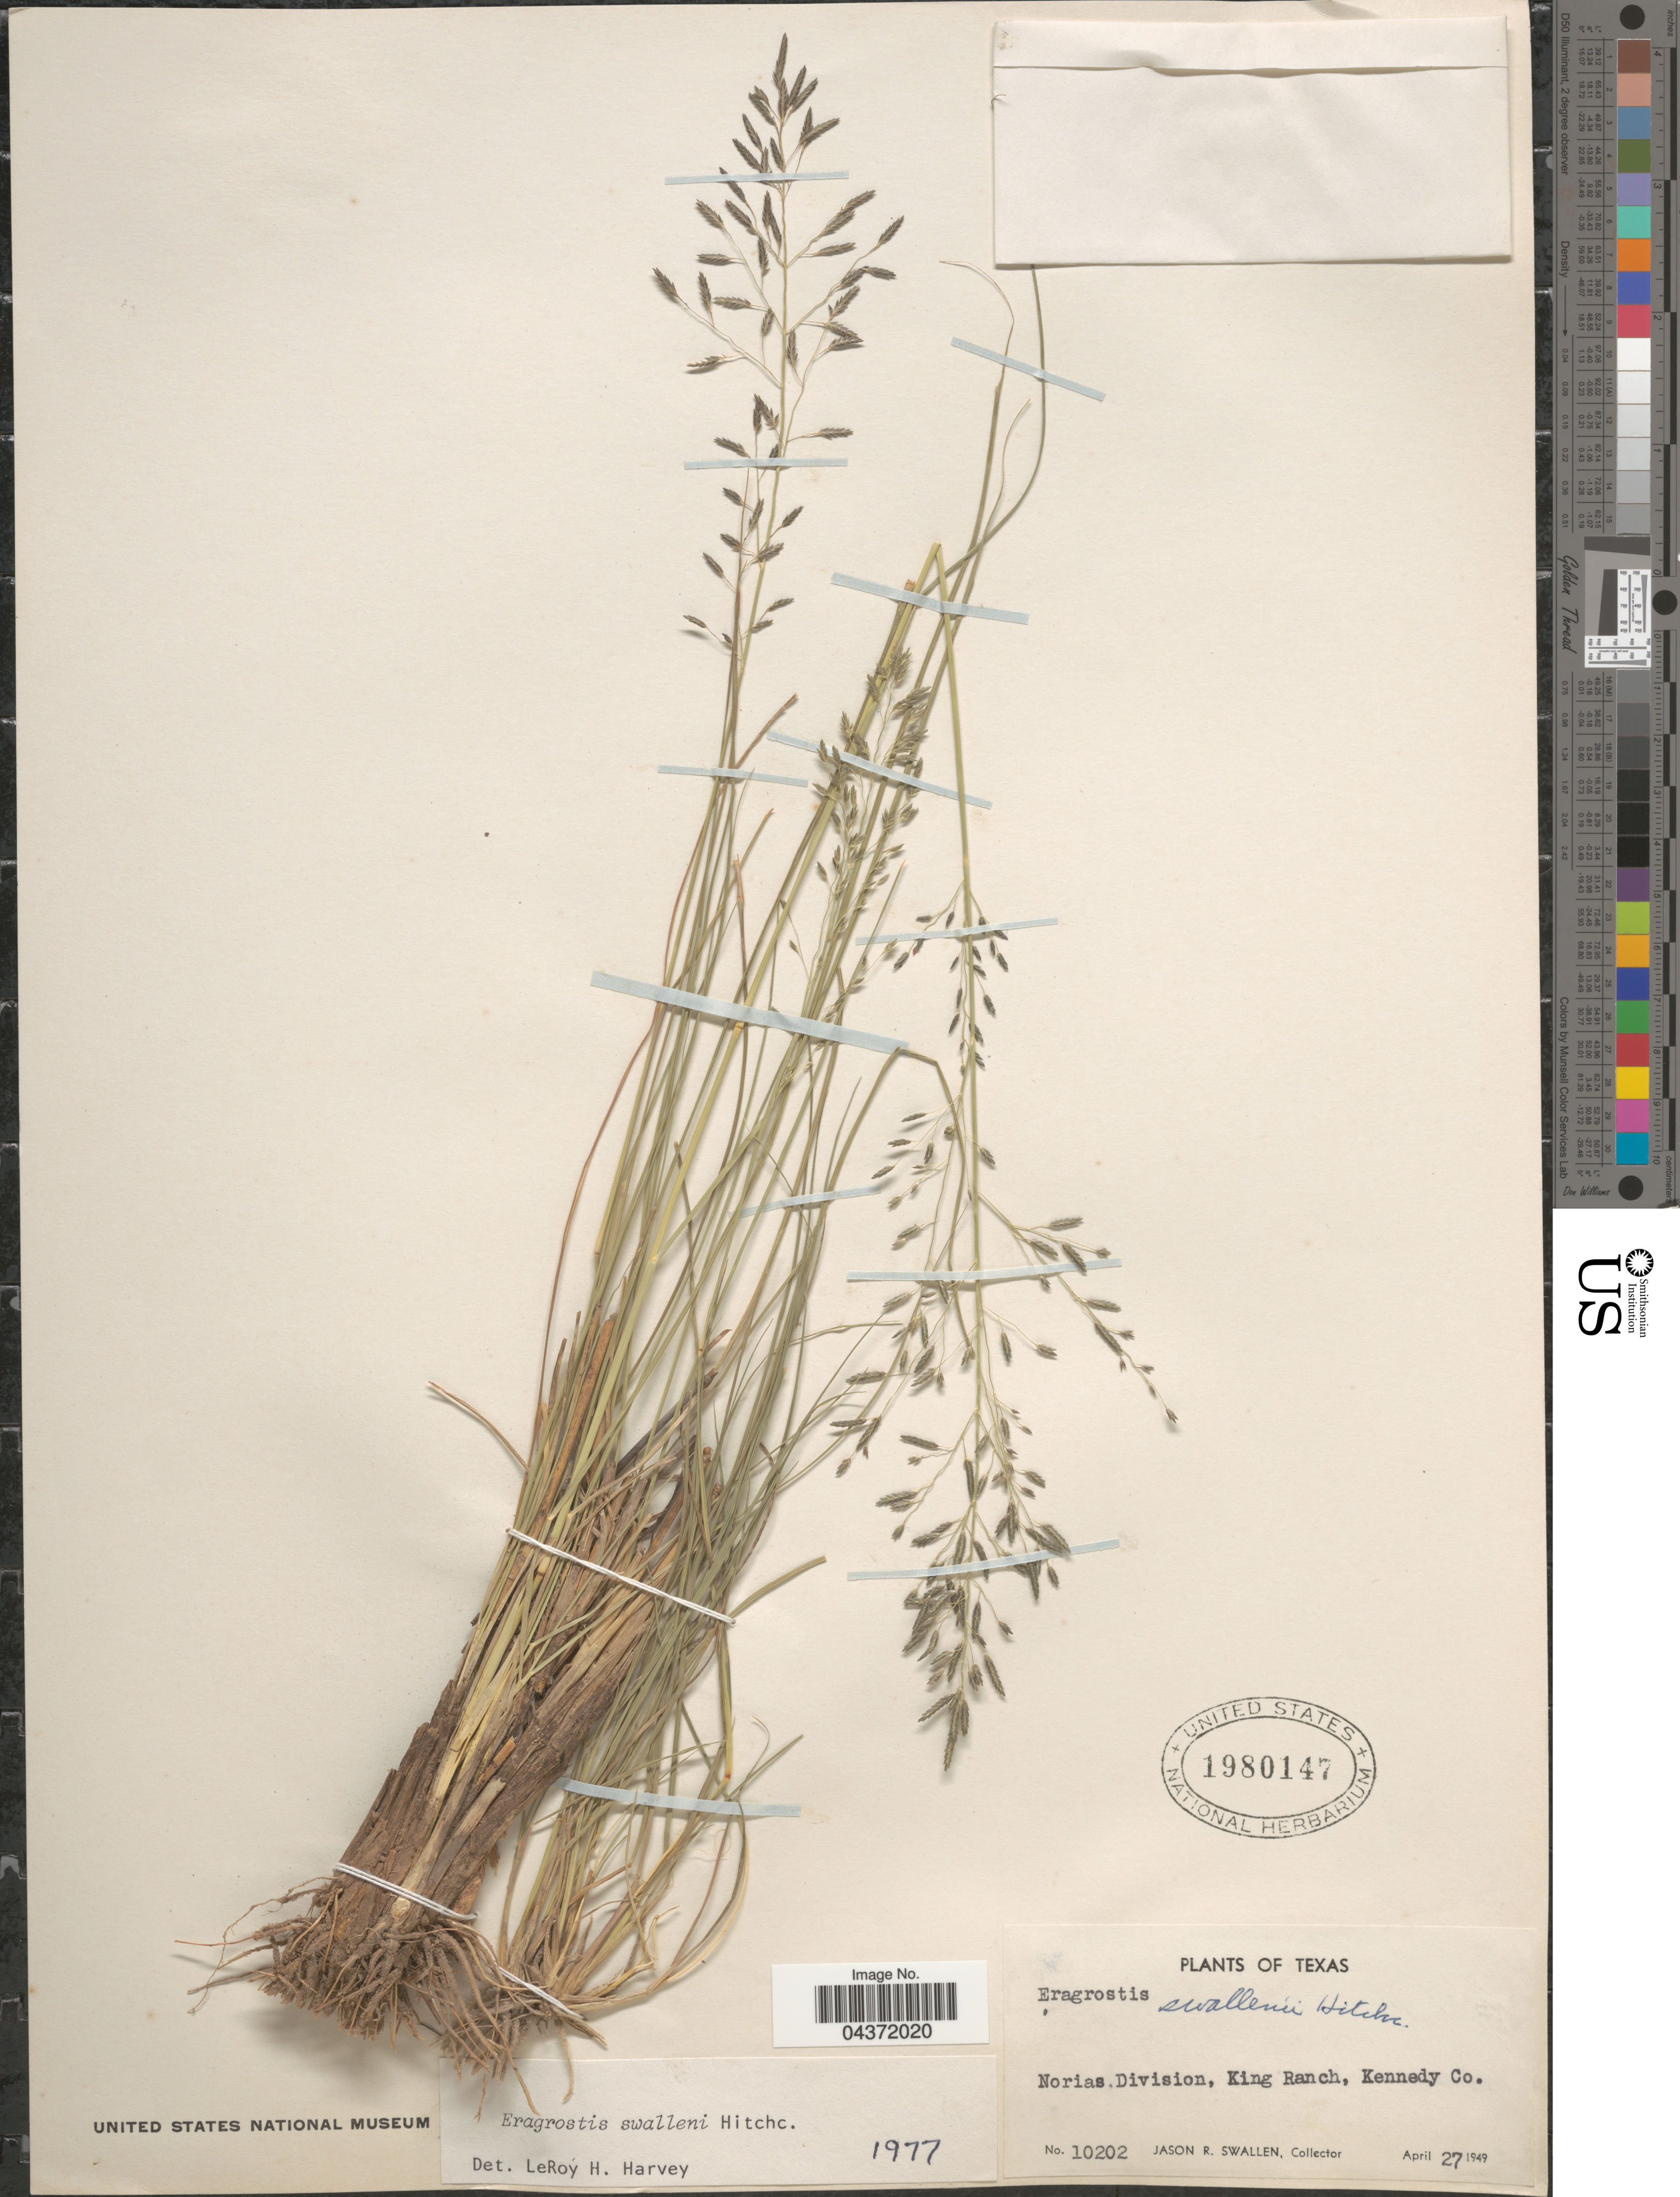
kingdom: Plantae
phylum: Tracheophyta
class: Liliopsida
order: Poales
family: Poaceae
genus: Eragrostis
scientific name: Eragrostis swallenii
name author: Hitchc.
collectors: J. R. Swallen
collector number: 10202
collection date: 1949-04-27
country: United States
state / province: Texas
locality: Norias Division, King Ranch, Kennedy Co.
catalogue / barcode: US 1980147